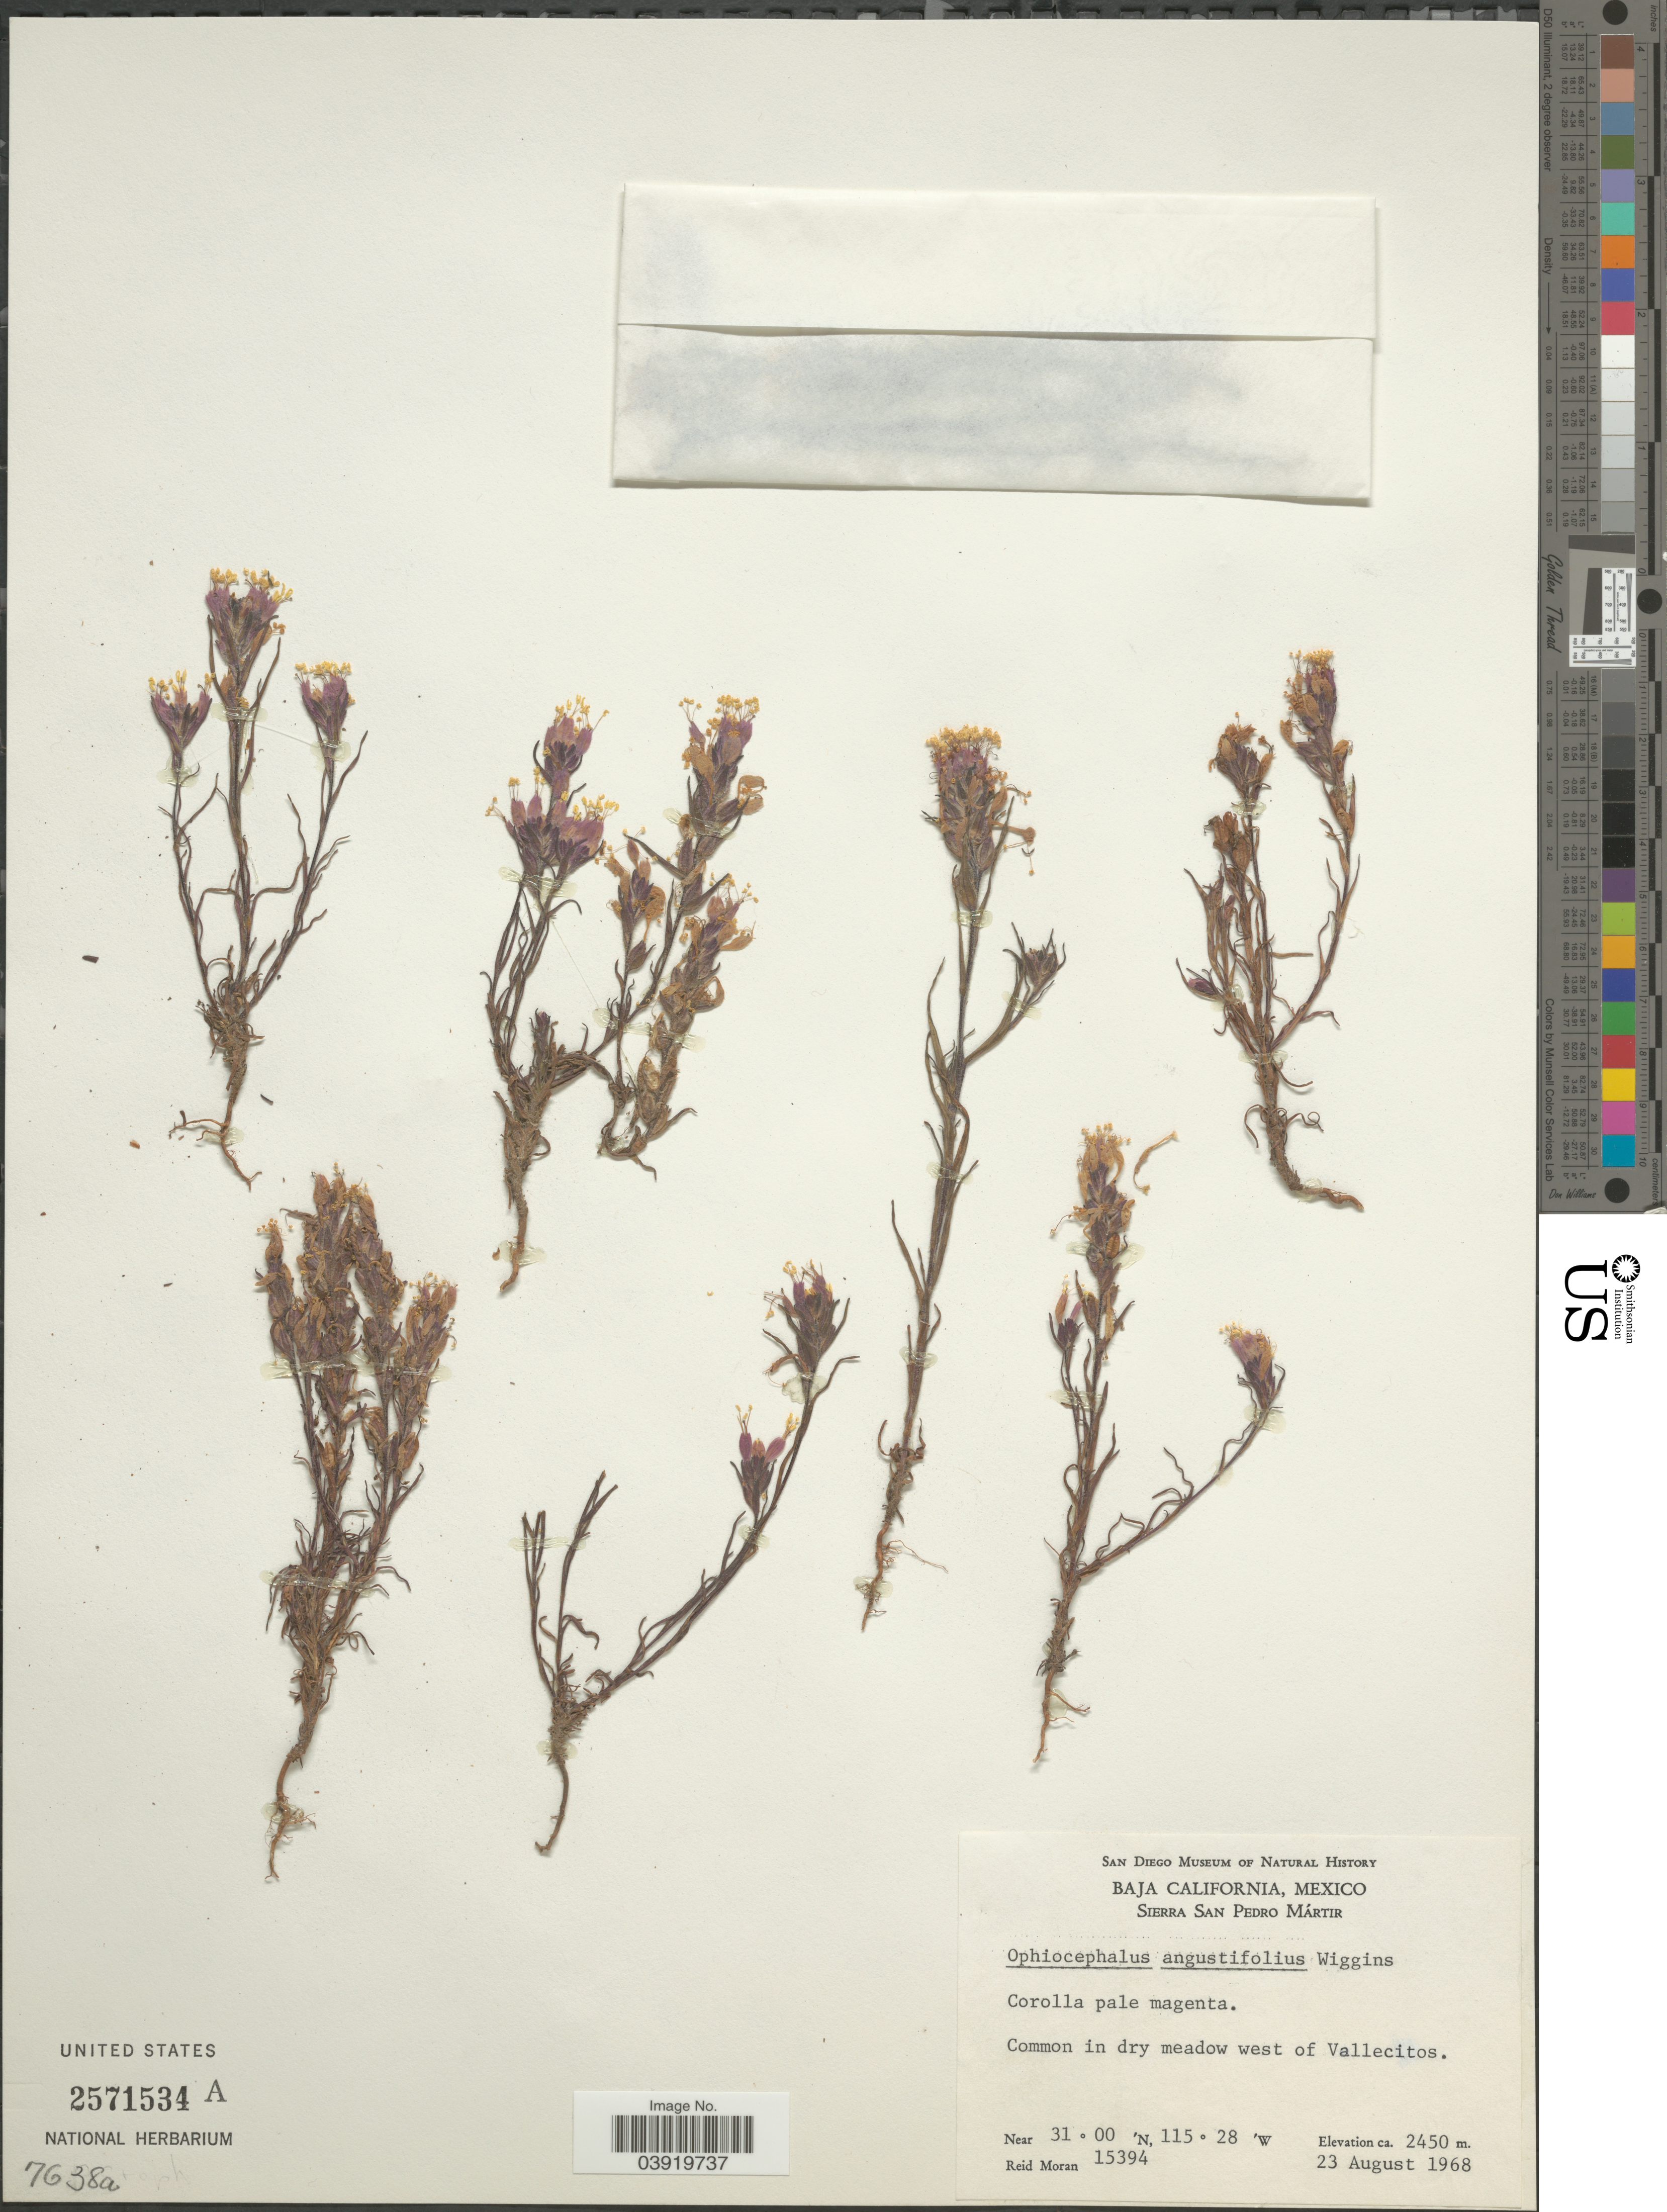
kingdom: Plantae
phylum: Tracheophyta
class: Magnoliopsida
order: Lamiales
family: Orobanchaceae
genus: Ophiocephalus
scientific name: Ophiocephalus angustifolius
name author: Wiggins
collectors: R. Moran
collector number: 15394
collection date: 1968-08-23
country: Mexico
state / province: Baja California Norte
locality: Sierra San Pedro Márter. Common in dry meadow west of Vallecitos.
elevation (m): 2450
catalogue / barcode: US 2571534A